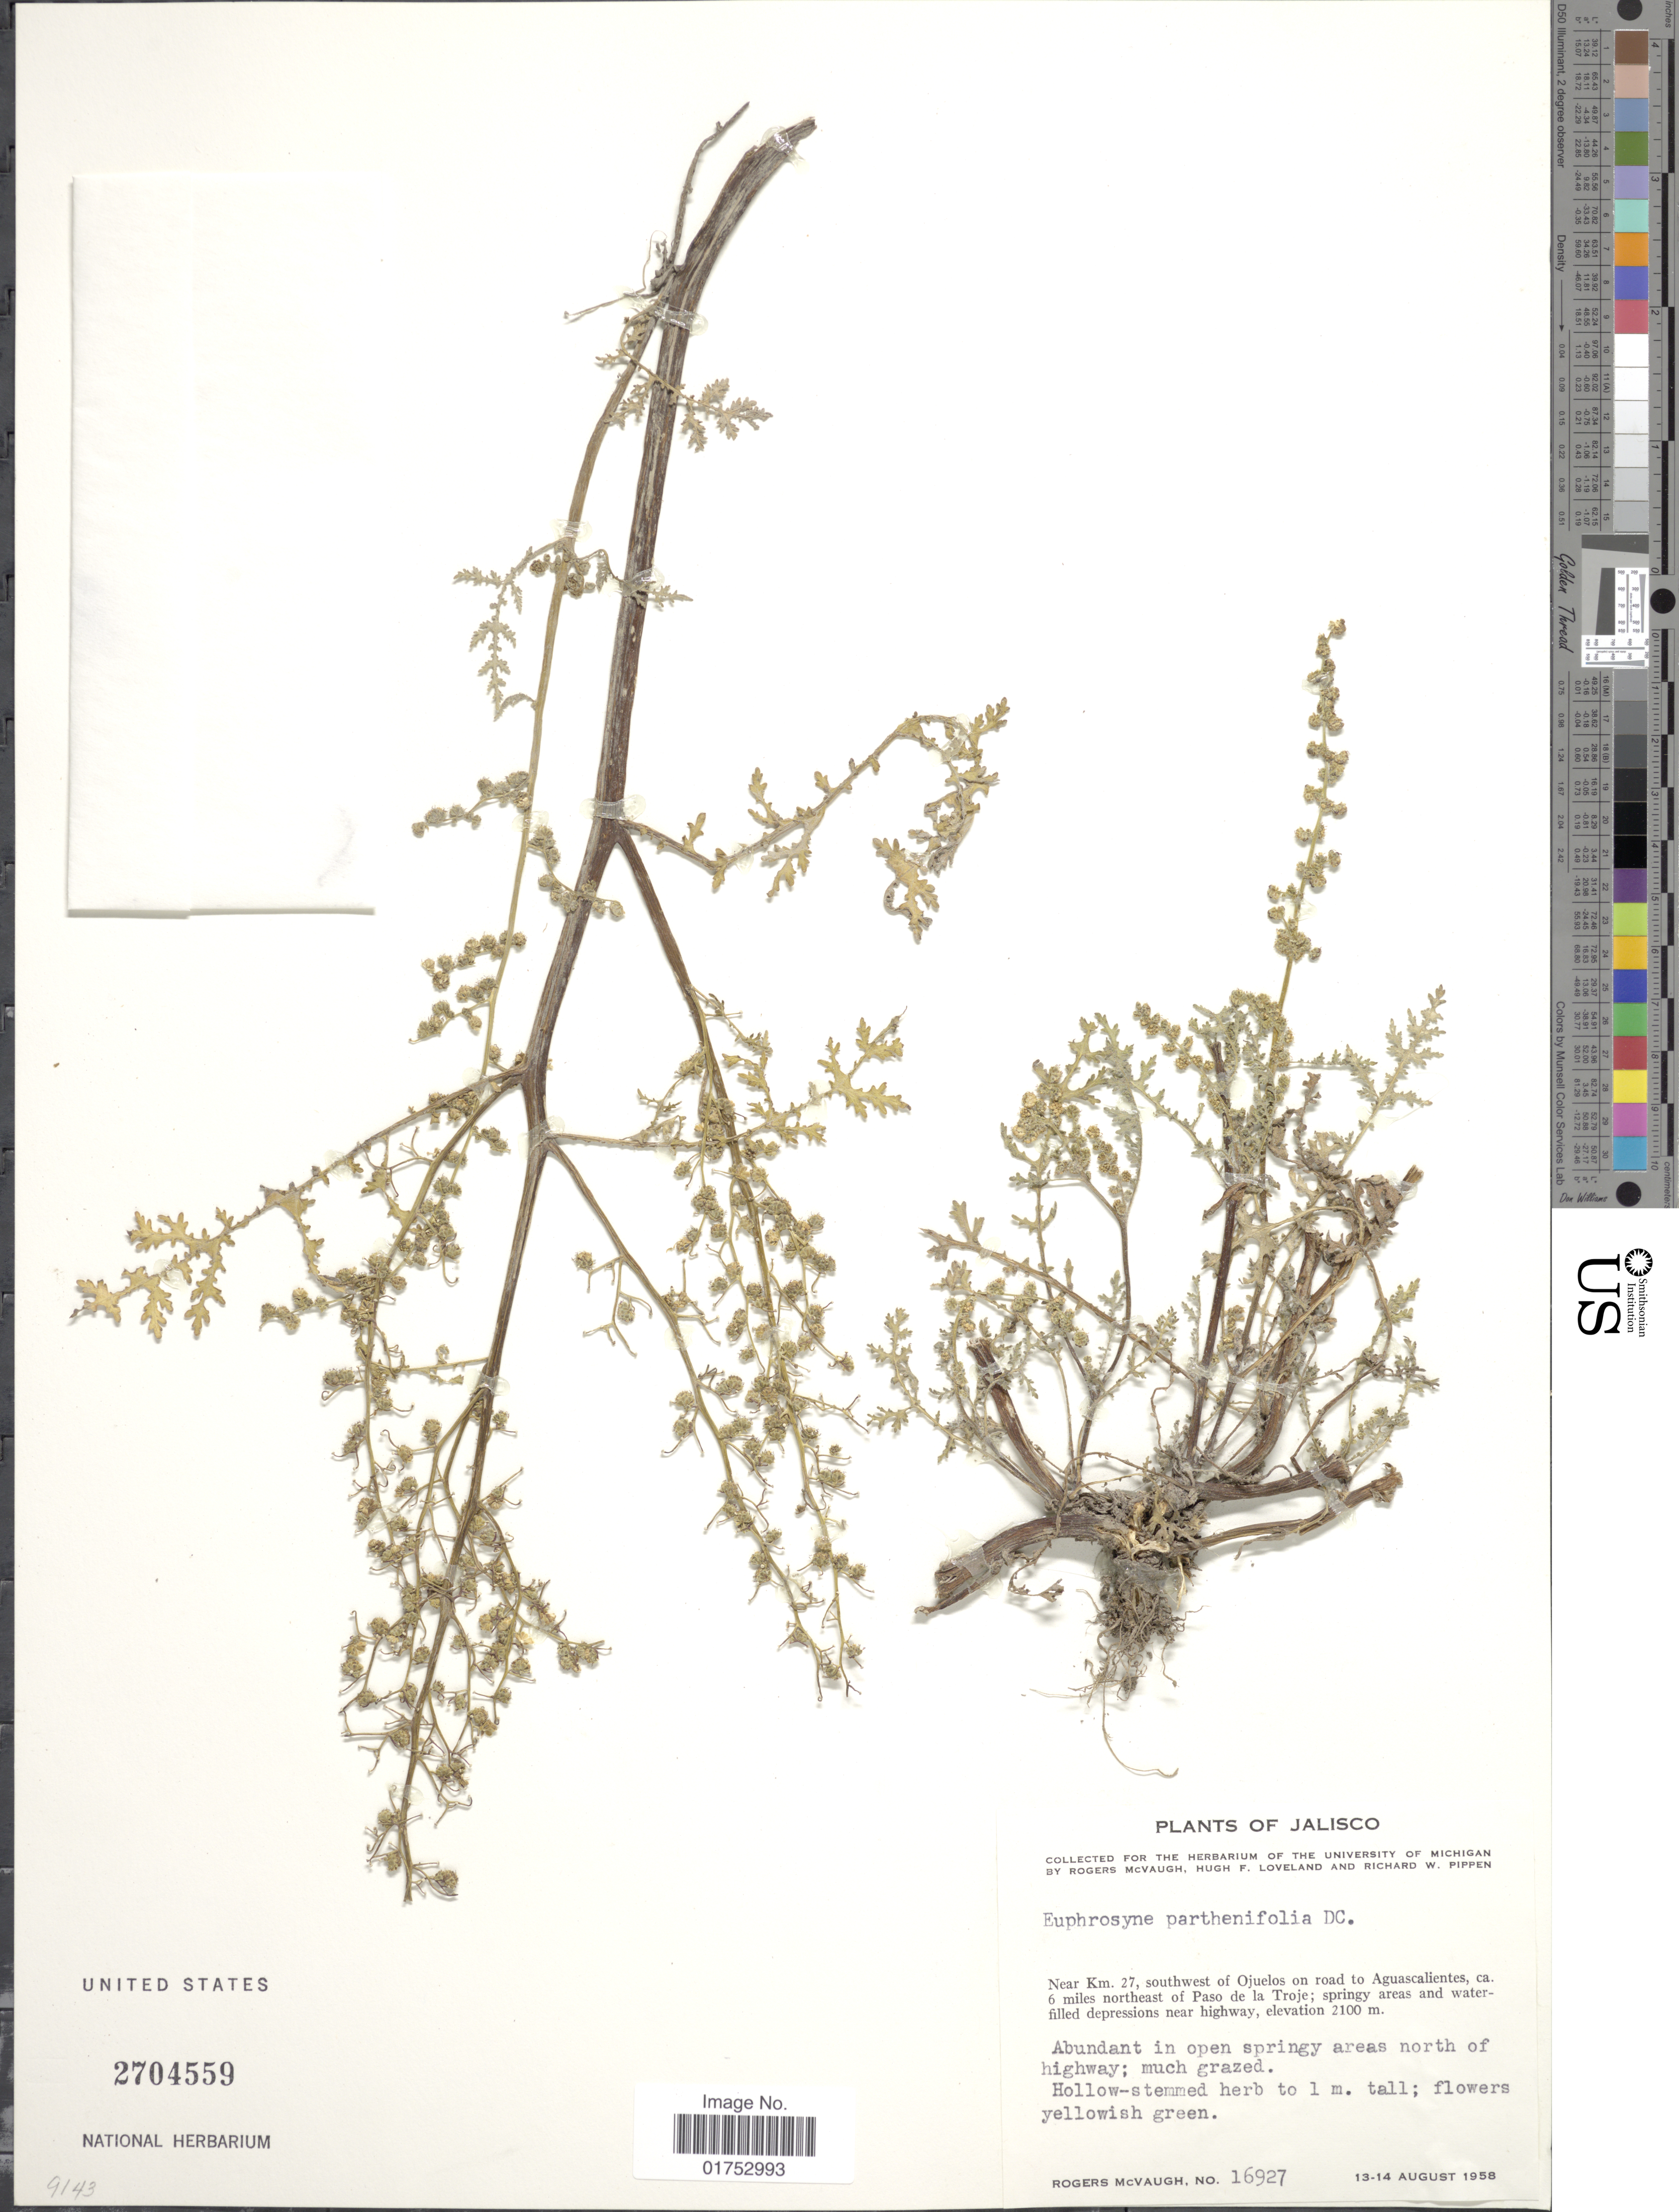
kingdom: Plantae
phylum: Tracheophyta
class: Magnoliopsida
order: Asterales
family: Asteraceae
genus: Euphrosyne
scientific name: Euphrosyne parthenifolia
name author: DC.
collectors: R. McVaugh, H. Loveland & R. W. Pippen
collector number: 16927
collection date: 1958-08-13/1958-08-14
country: Mexico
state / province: Jalisco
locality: Near Km 27, southwest of Ojuelos on road to Aguascalientes, ca 6 miles northeast of Paso de la Troje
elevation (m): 2100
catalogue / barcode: US 2704559